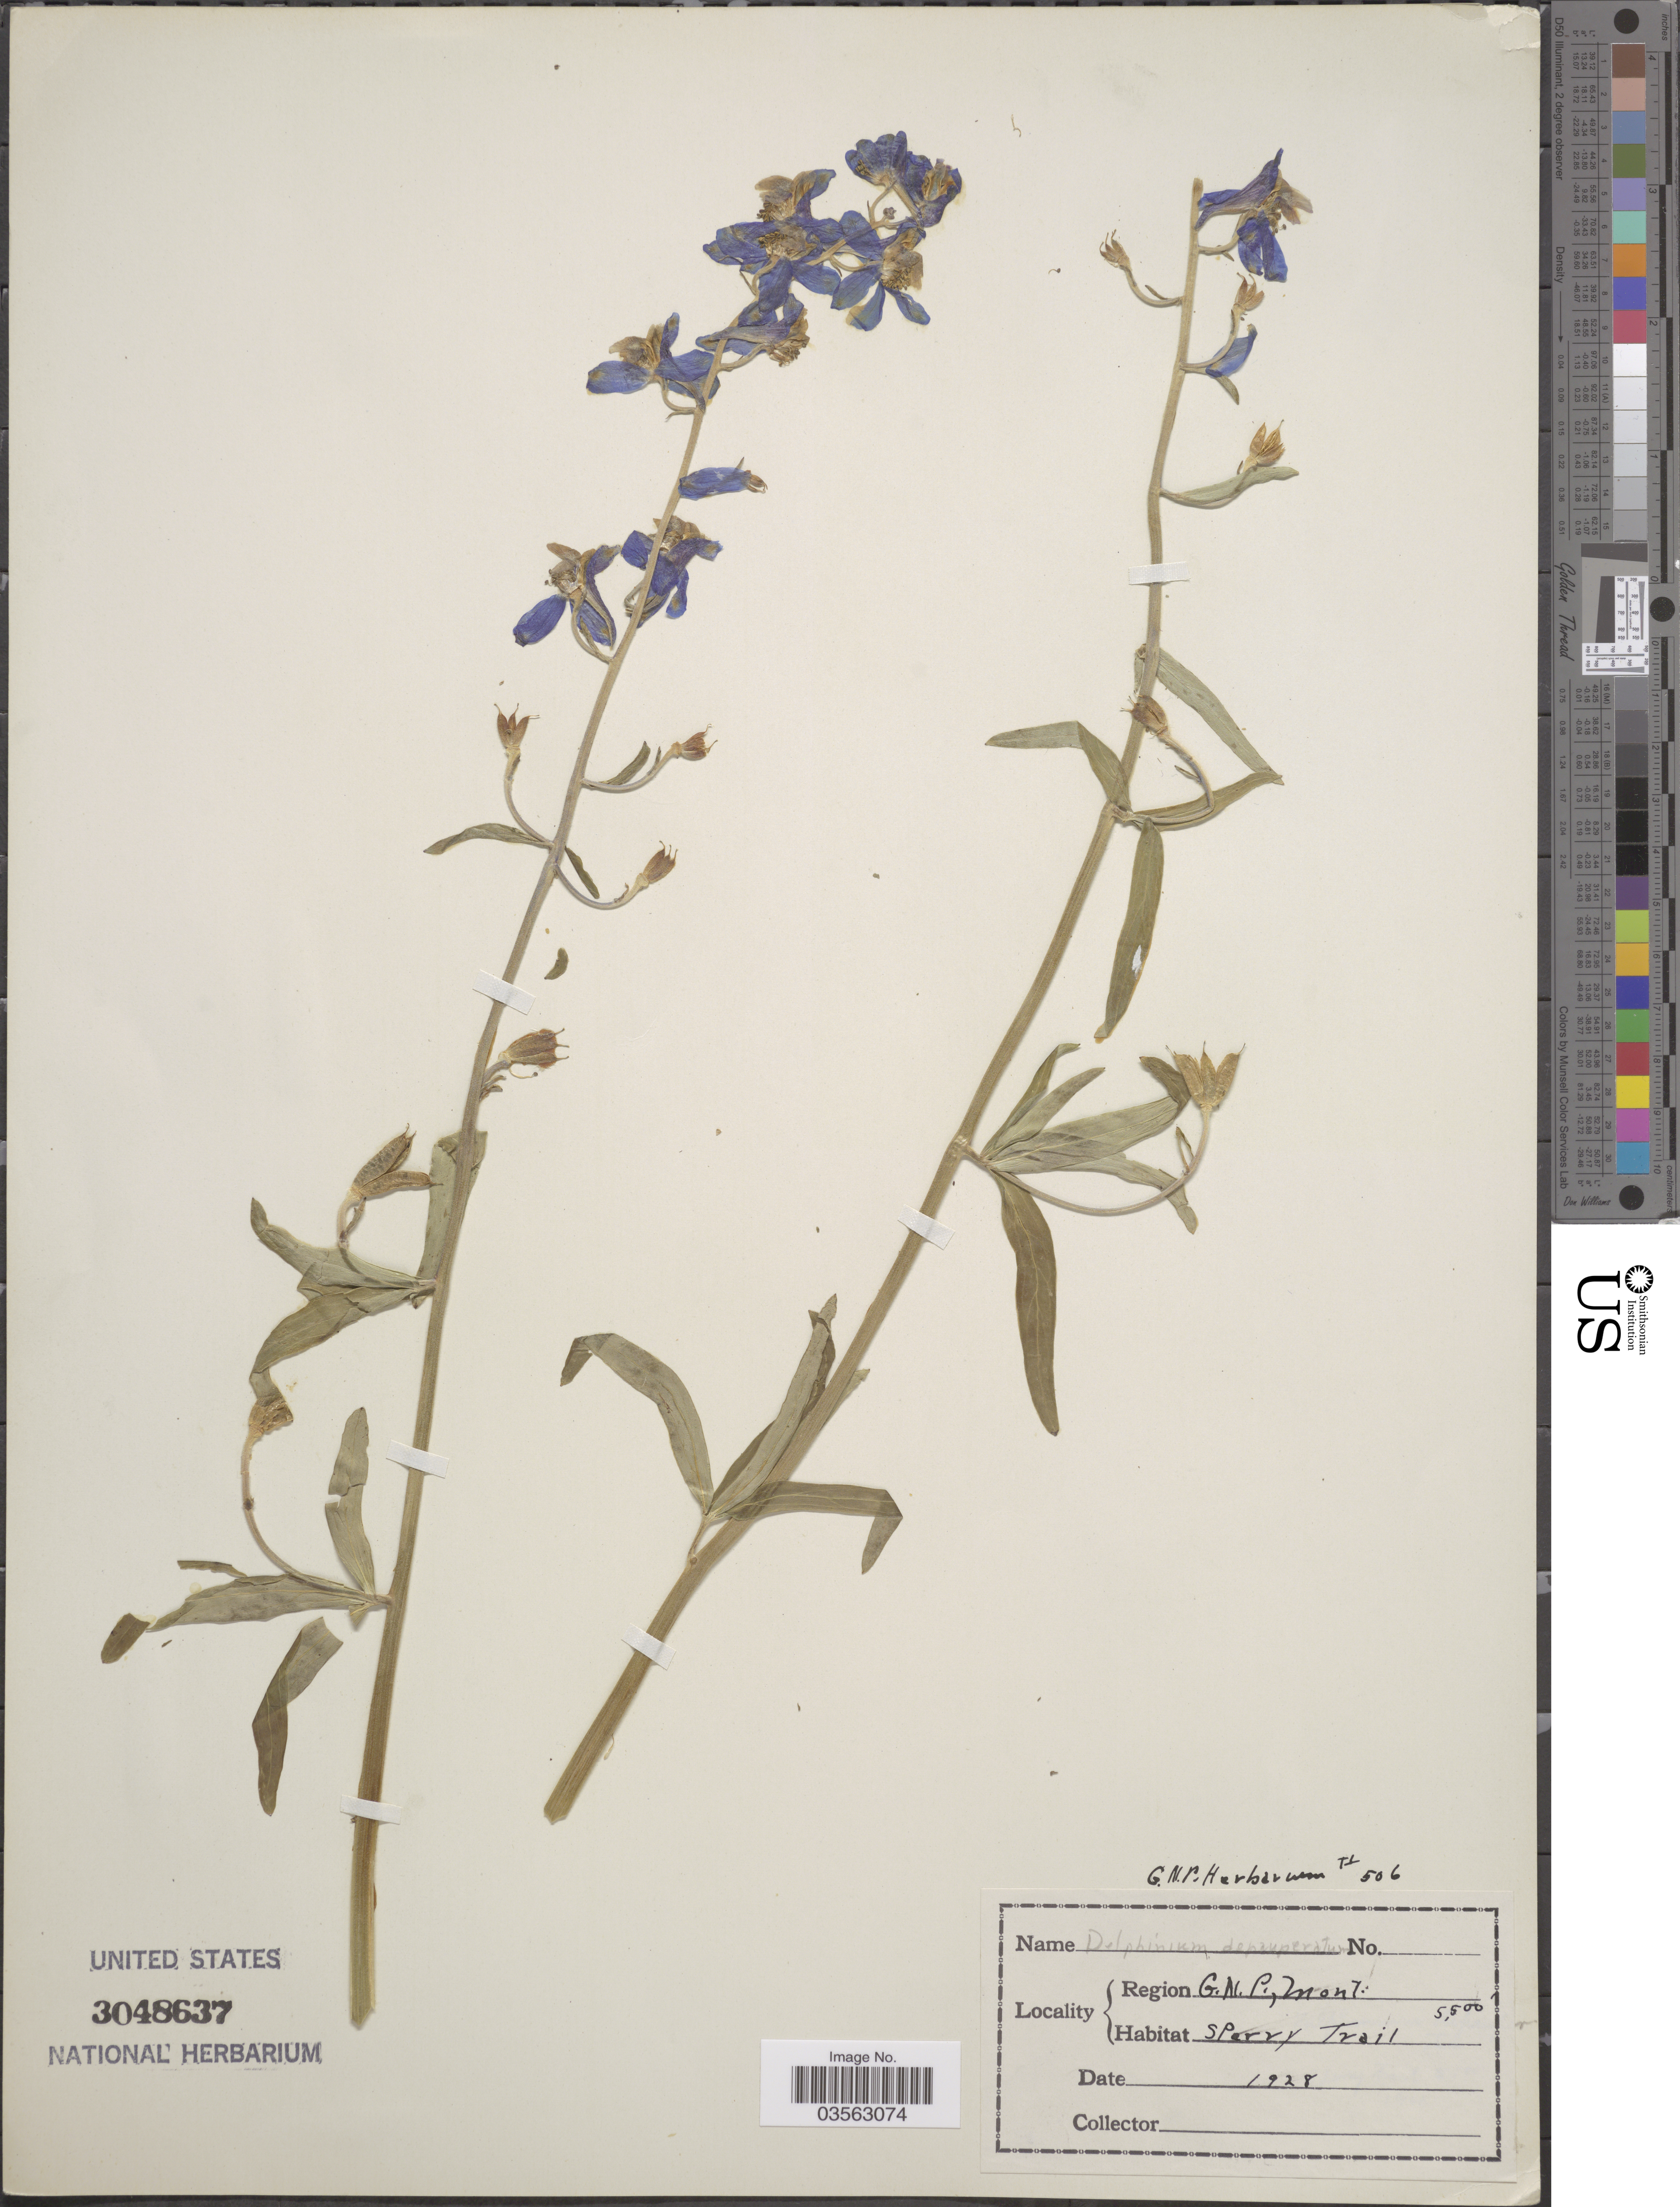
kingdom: Plantae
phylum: Tracheophyta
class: Magnoliopsida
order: Ranunculales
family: Ranunculaceae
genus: Delphinium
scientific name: Delphinium depauperatum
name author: Nutt.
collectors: ex herb. G. N. P.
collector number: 506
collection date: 1928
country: United States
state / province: Montana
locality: Region G.N.P. Sperry Trail.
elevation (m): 1676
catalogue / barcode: US 3048637